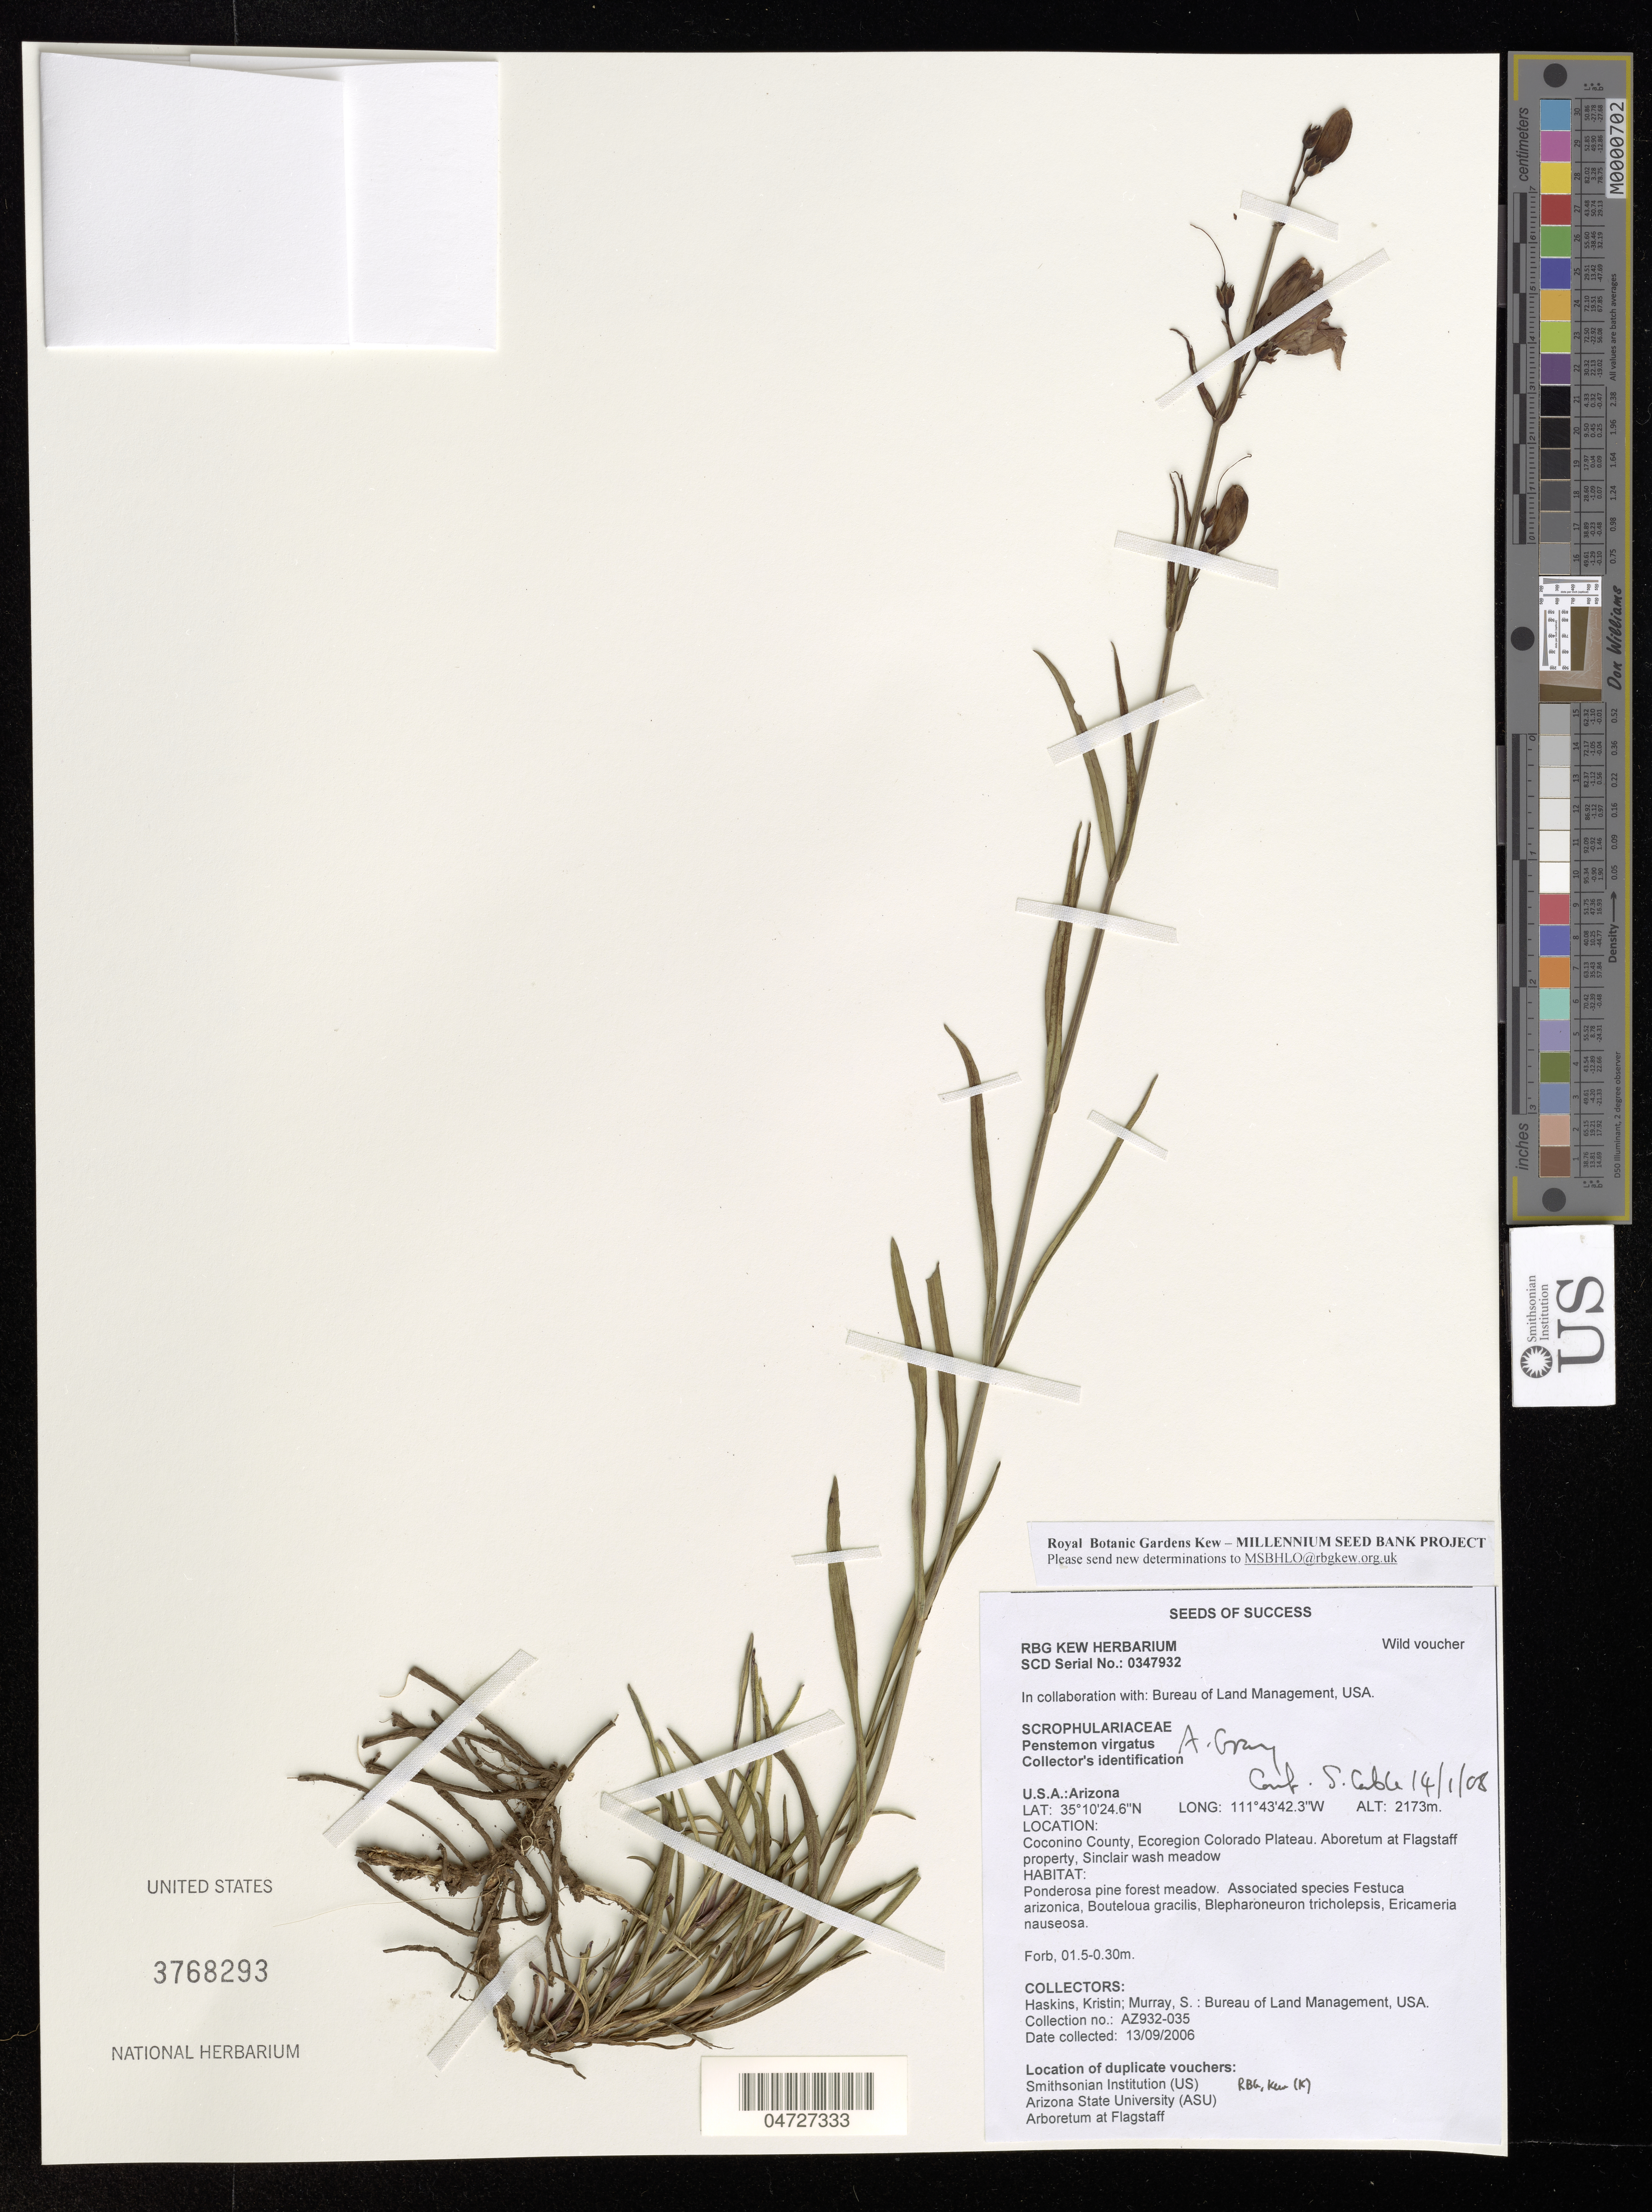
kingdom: Plantae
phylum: Tracheophyta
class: Magnoliopsida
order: Lamiales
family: Plantaginaceae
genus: Penstemon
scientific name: Penstemon virgatus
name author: A. Gray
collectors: K. Haskins & S. Murray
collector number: AZ932-035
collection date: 2006-09-13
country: United States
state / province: Arizona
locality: Coconino County, Ecoregion Colorado Plateau. Aboretum at Flagstaff property, Sinclair wash meadow.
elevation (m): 2173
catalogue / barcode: US 3768293